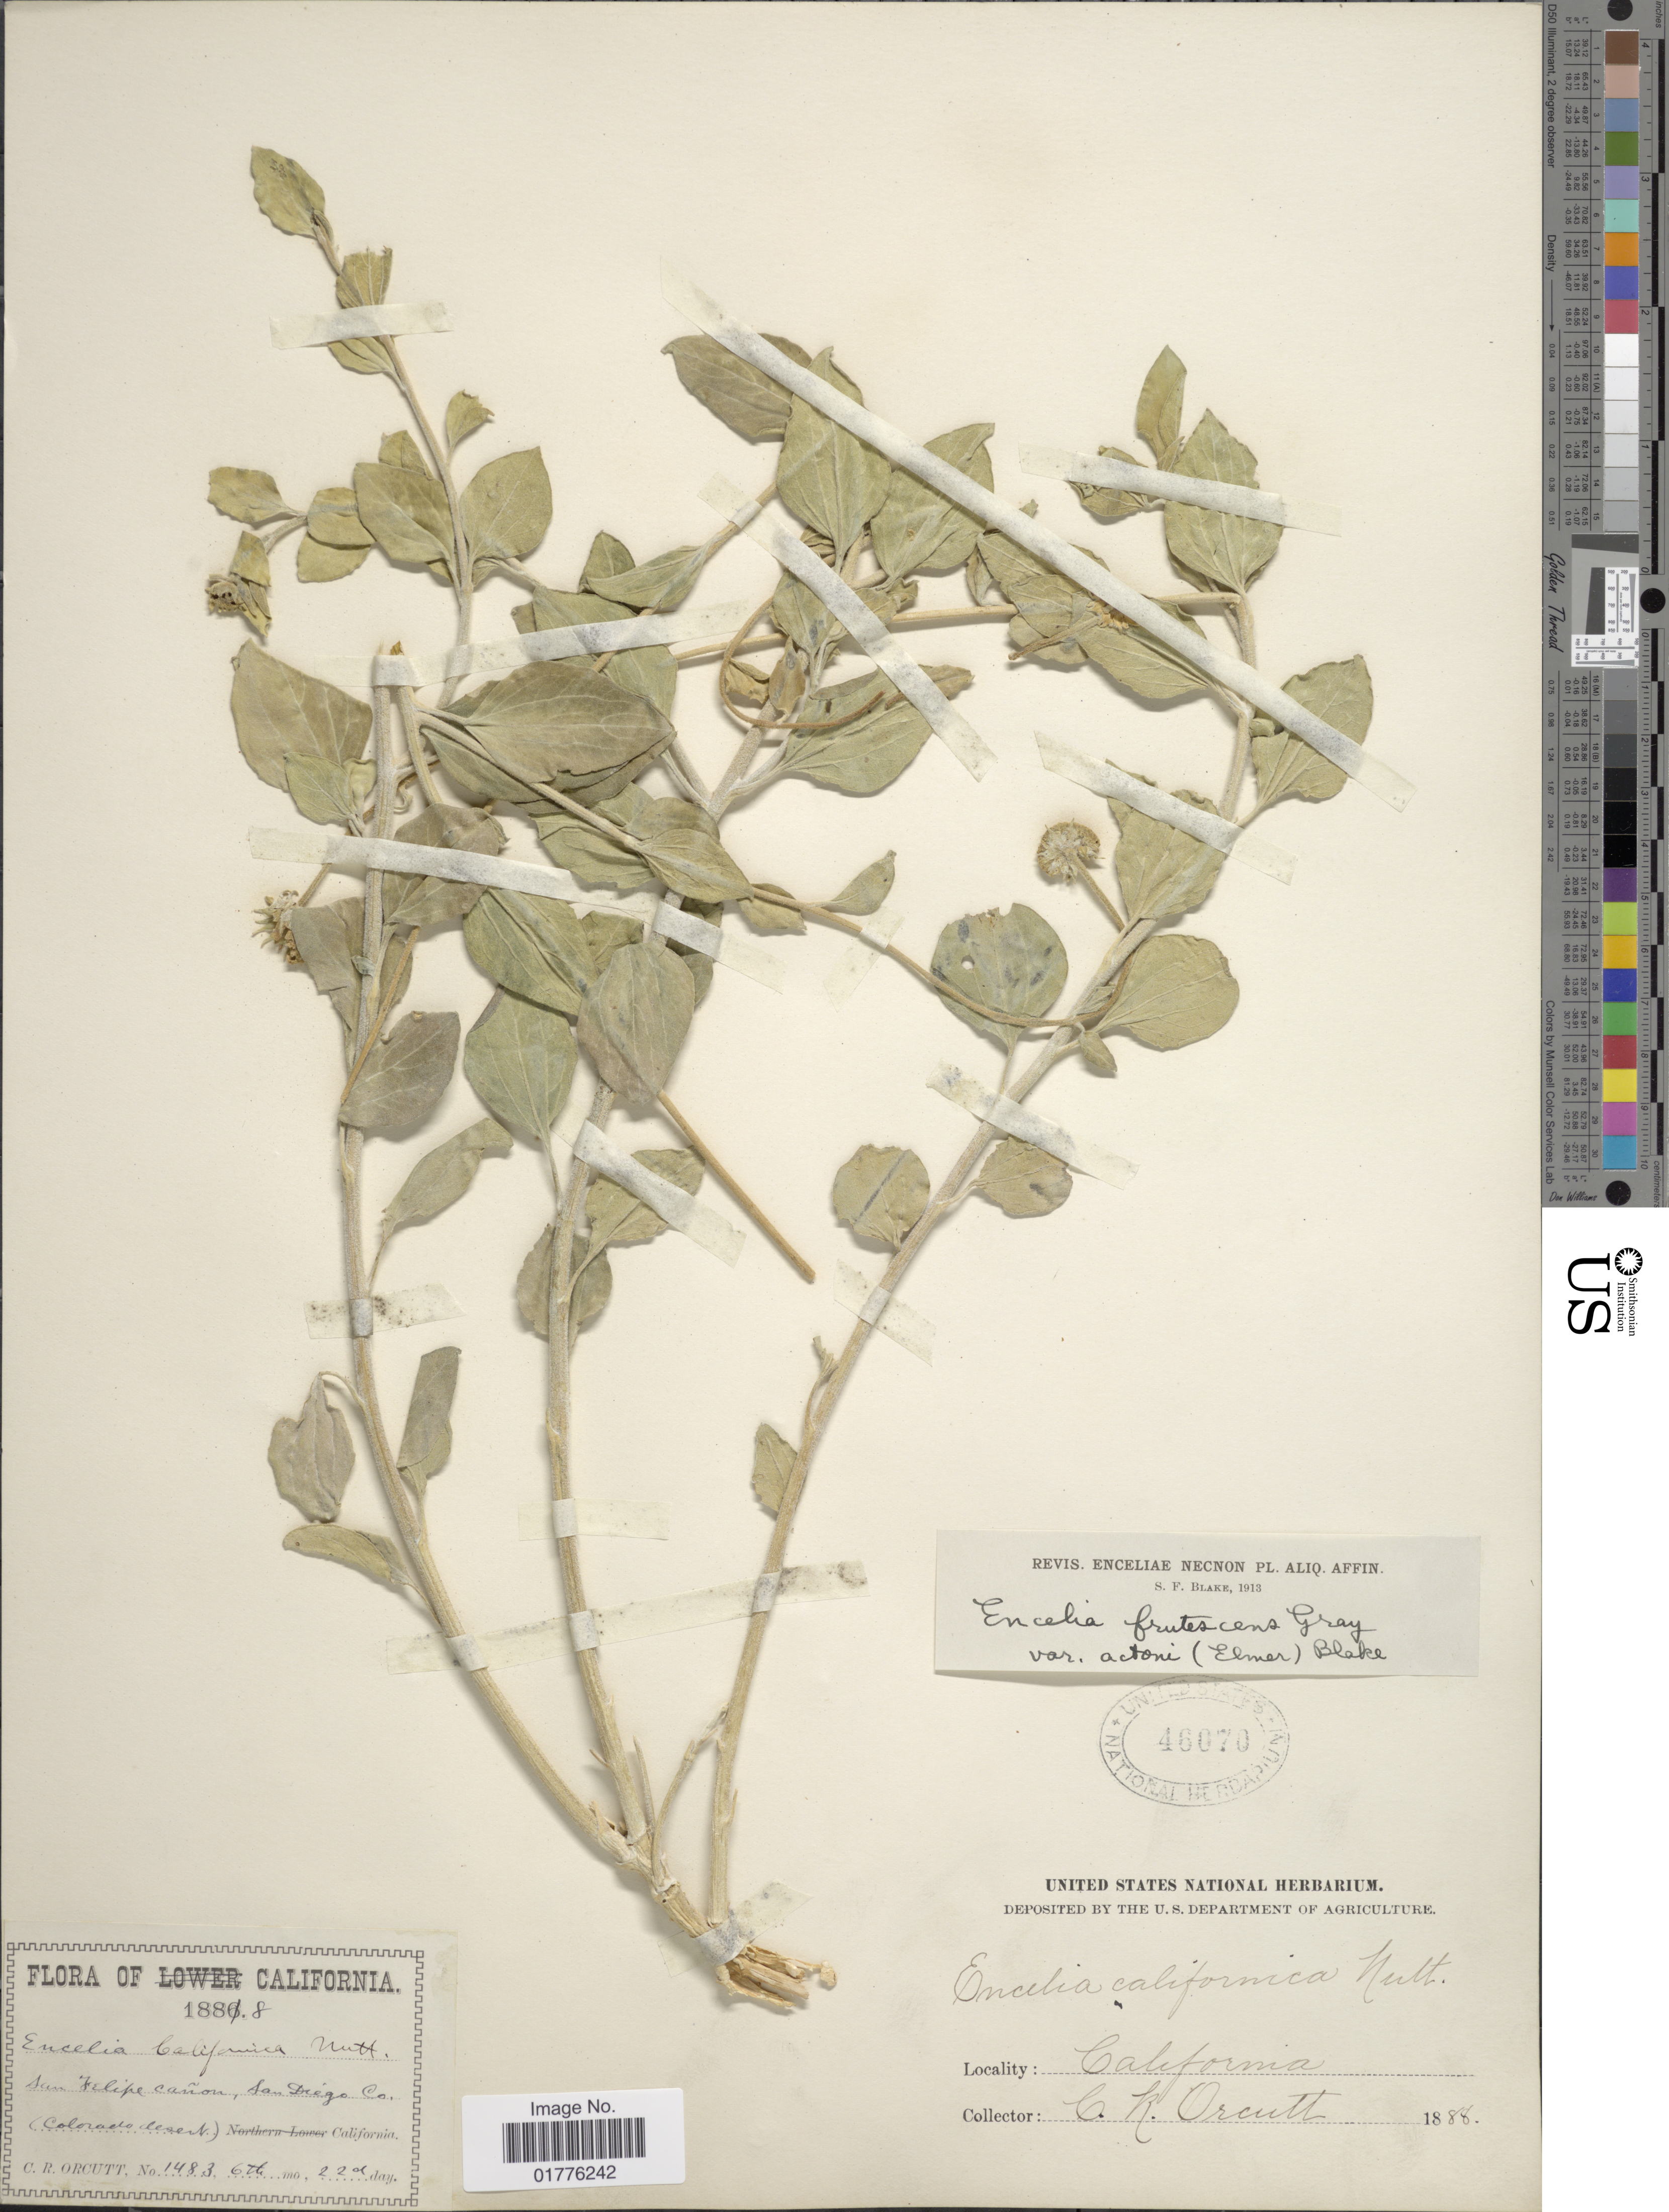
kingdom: Plantae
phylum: Tracheophyta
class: Magnoliopsida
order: Asterales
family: Asteraceae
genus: Encelia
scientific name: Encelia frutescens var. actonii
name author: (Elmer) S.F. Blake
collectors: C. R. Orcutt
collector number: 1483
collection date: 1888-06-22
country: United States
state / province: California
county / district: San Diego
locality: San Felipe Canon, San Diego Co.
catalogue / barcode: US 46070